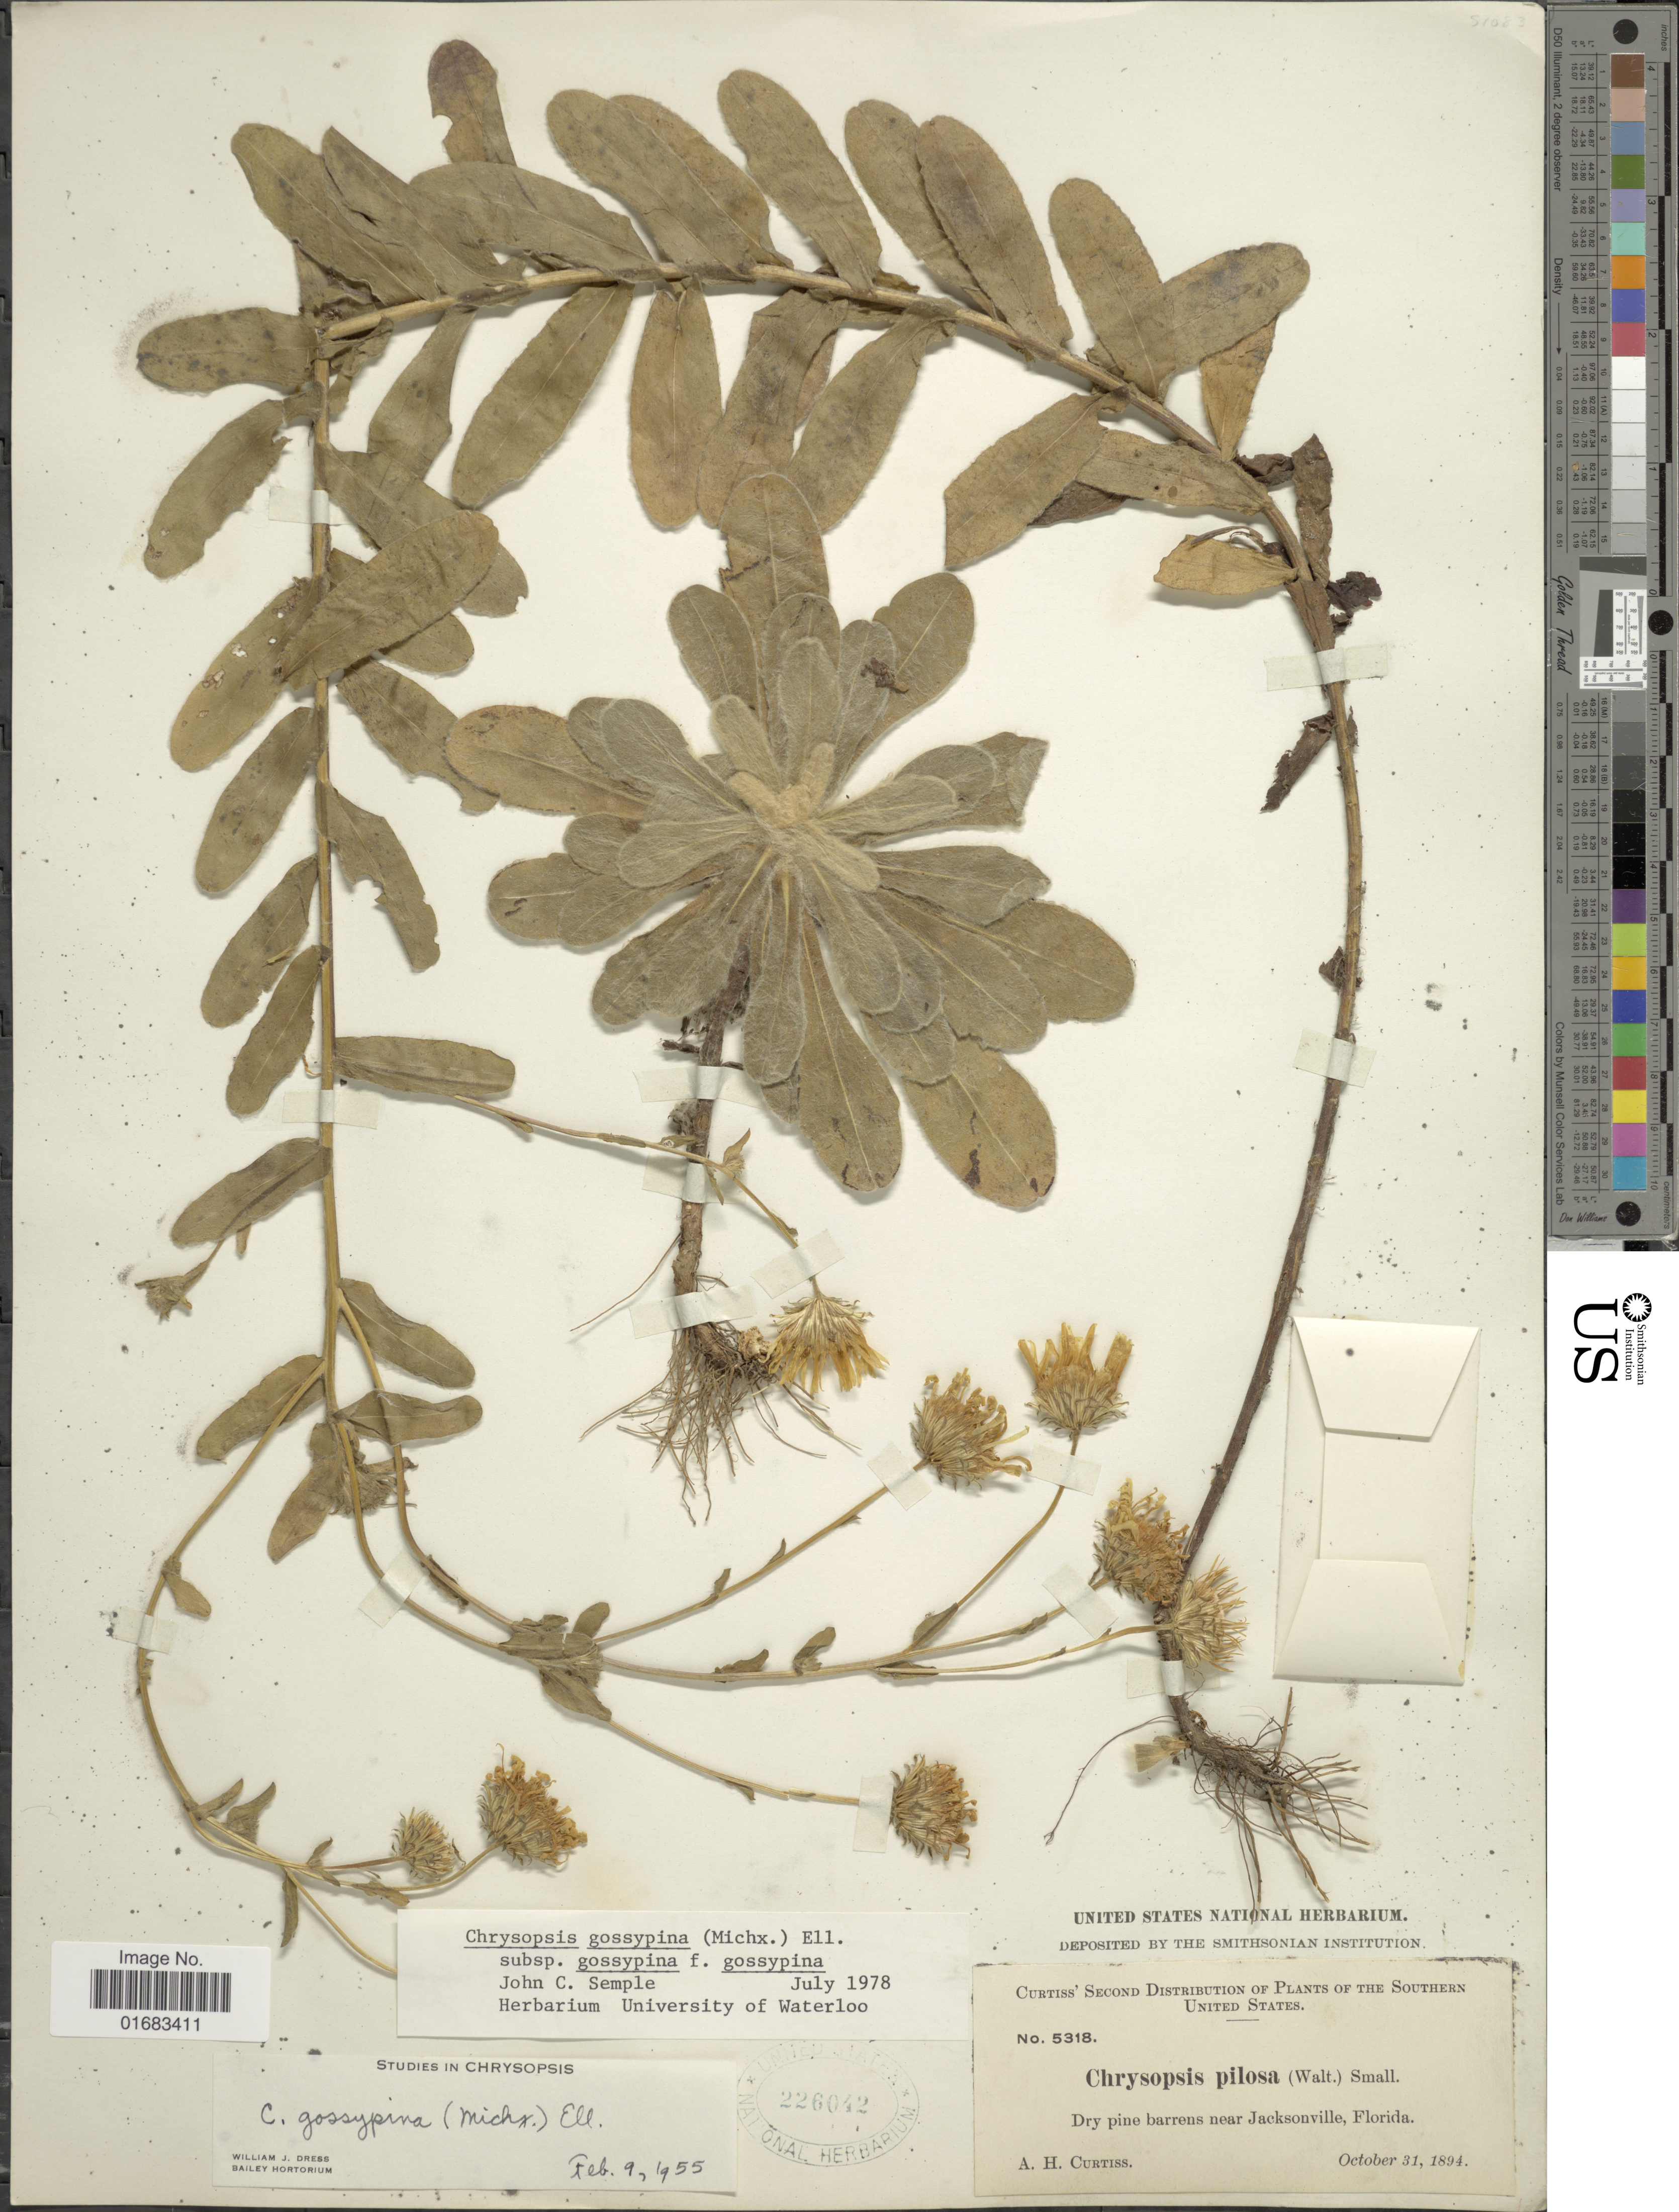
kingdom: Plantae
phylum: Tracheophyta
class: Magnoliopsida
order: Asterales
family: Asteraceae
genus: Chrysopsis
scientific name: Chrysopsis gossypina f. gossypina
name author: (Michx.) Elliott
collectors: A. H. Curtiss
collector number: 5318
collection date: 1894-10-31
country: United States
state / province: Florida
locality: Near Jacksonville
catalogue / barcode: US 226042